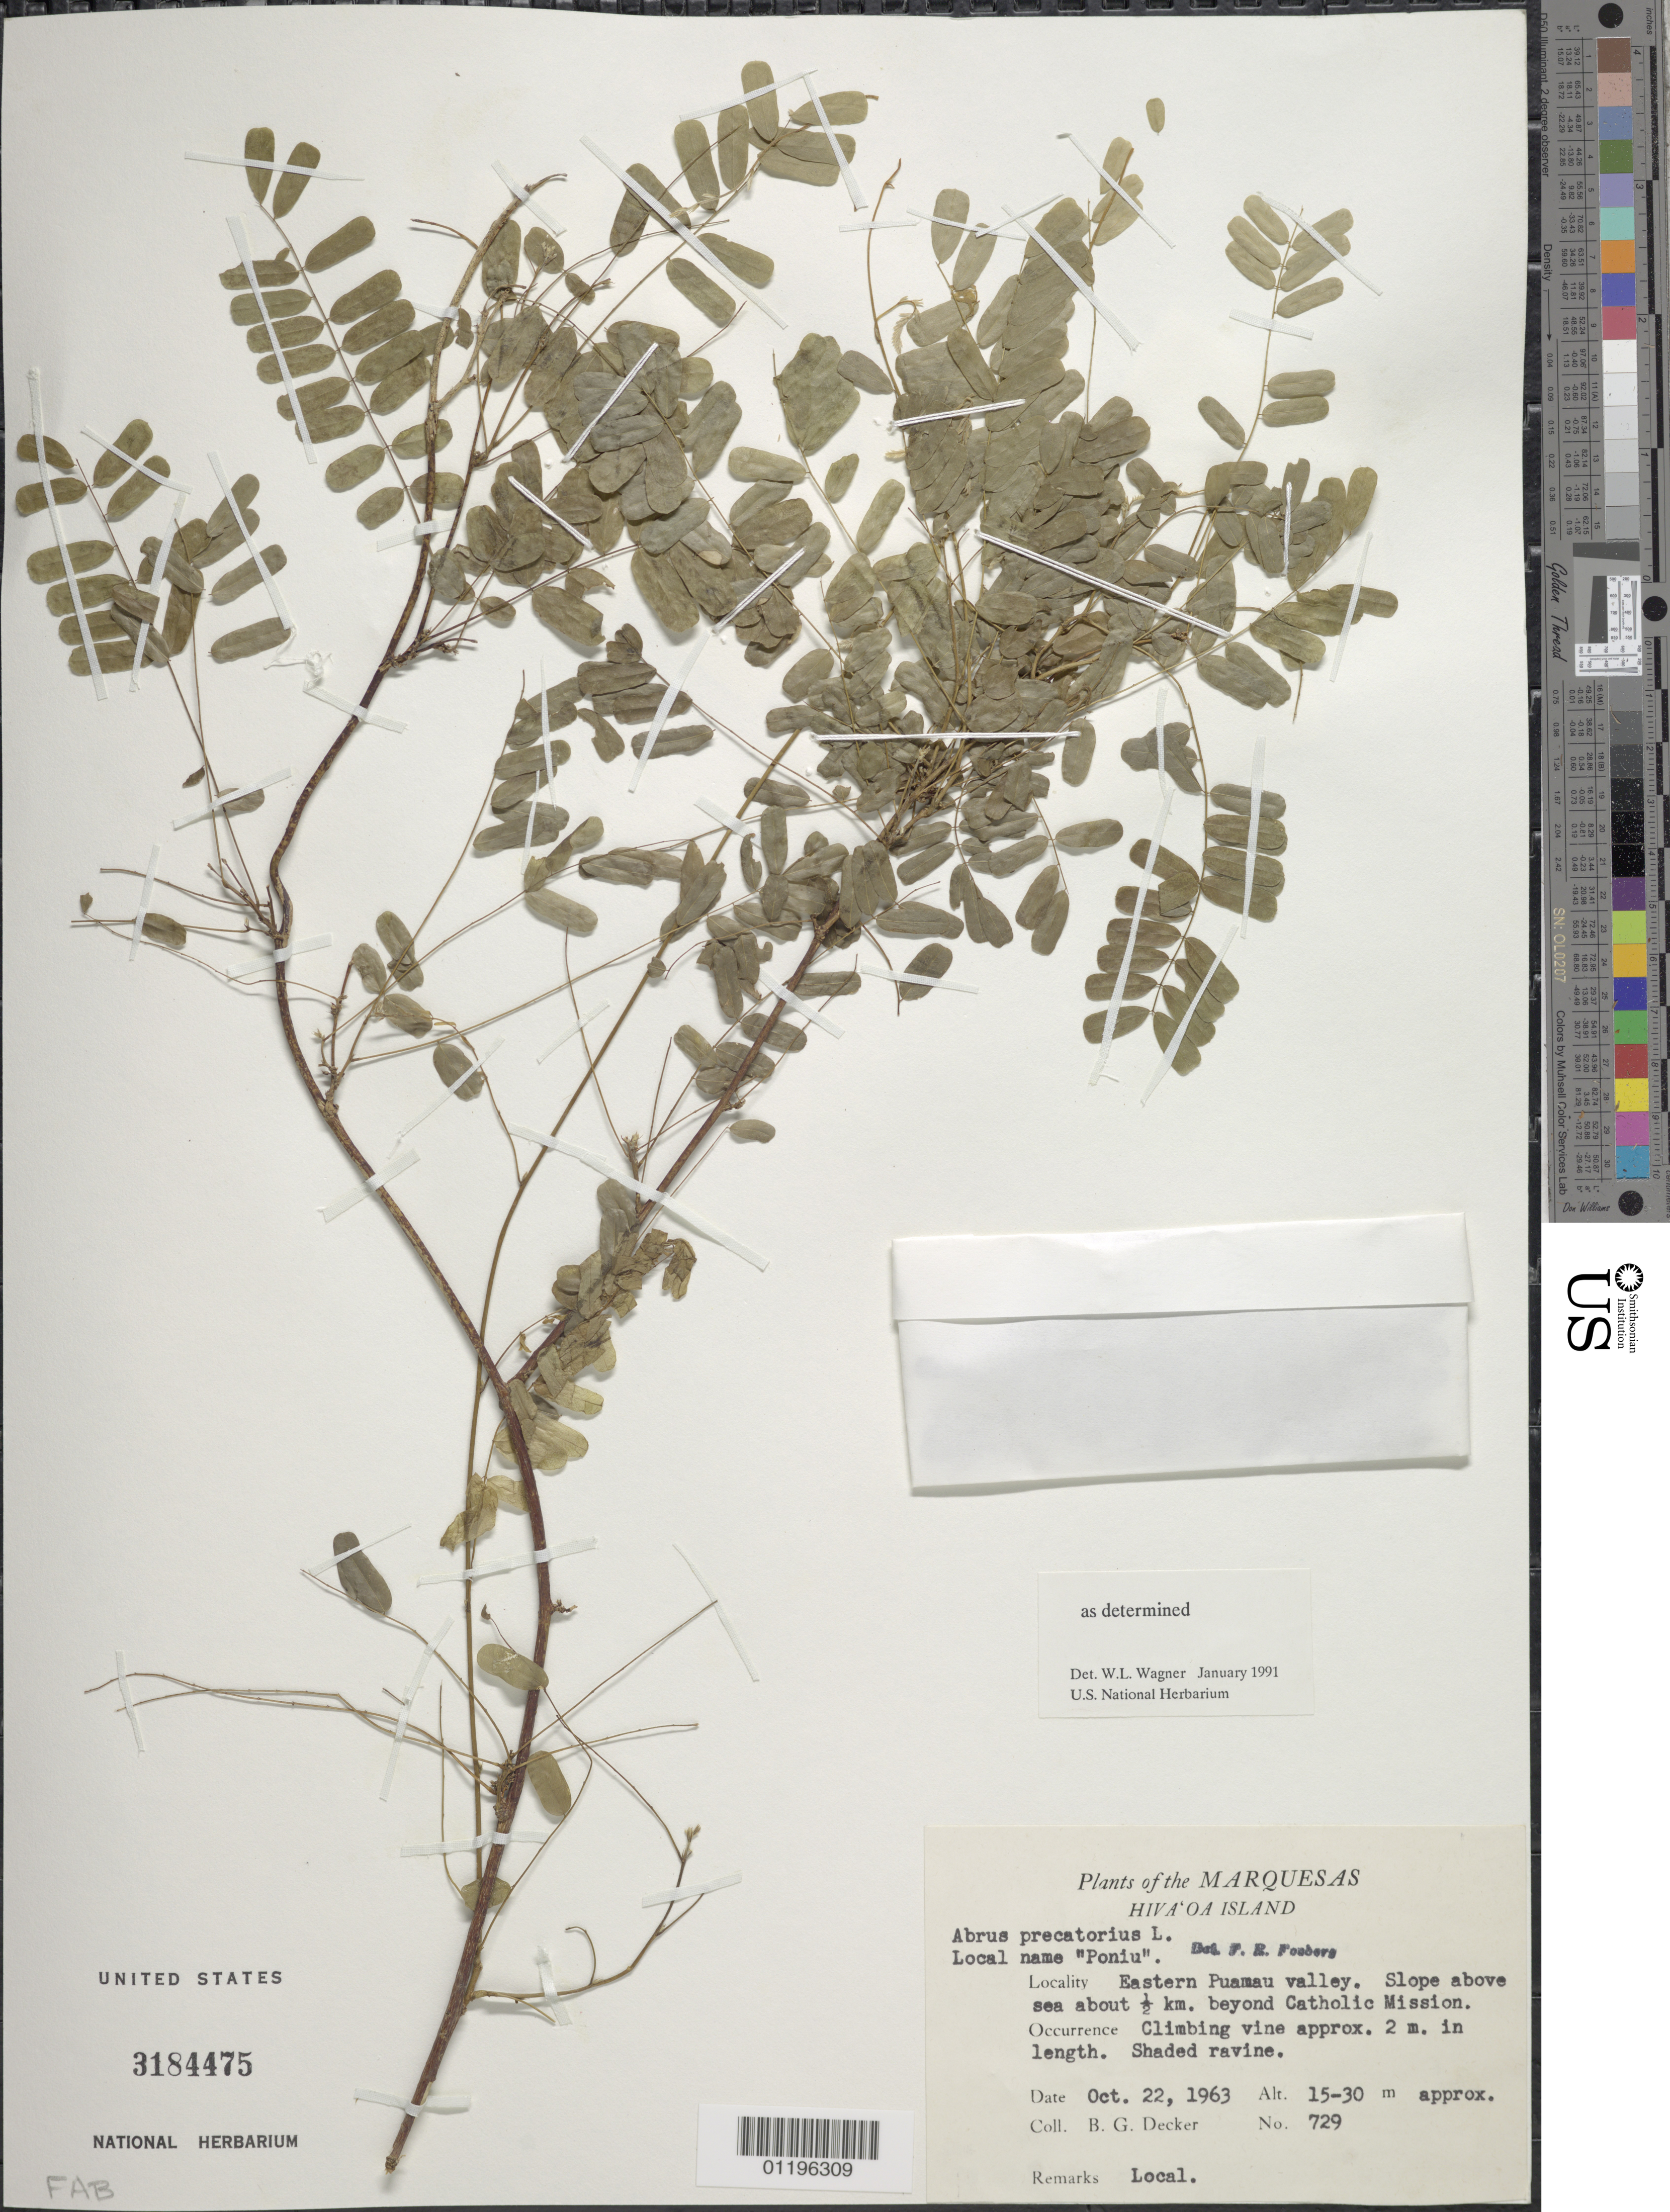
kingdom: Plantae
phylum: Tracheophyta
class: Magnoliopsida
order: Fabales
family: Fabaceae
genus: Abrus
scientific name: Abrus precatorius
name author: L.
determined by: Wagner, W. L., (BOT), Smithsonian Institution - National Museum of Natural History (UNITED STATES)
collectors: B. G. Decker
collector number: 729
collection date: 1963-10-22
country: French Polynesia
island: Hiva Oa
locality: E Puamau Valley, slope above sea, 0.5 km beyond Catholic Mission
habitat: Shaded ravine, local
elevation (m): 15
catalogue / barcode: US 3184475